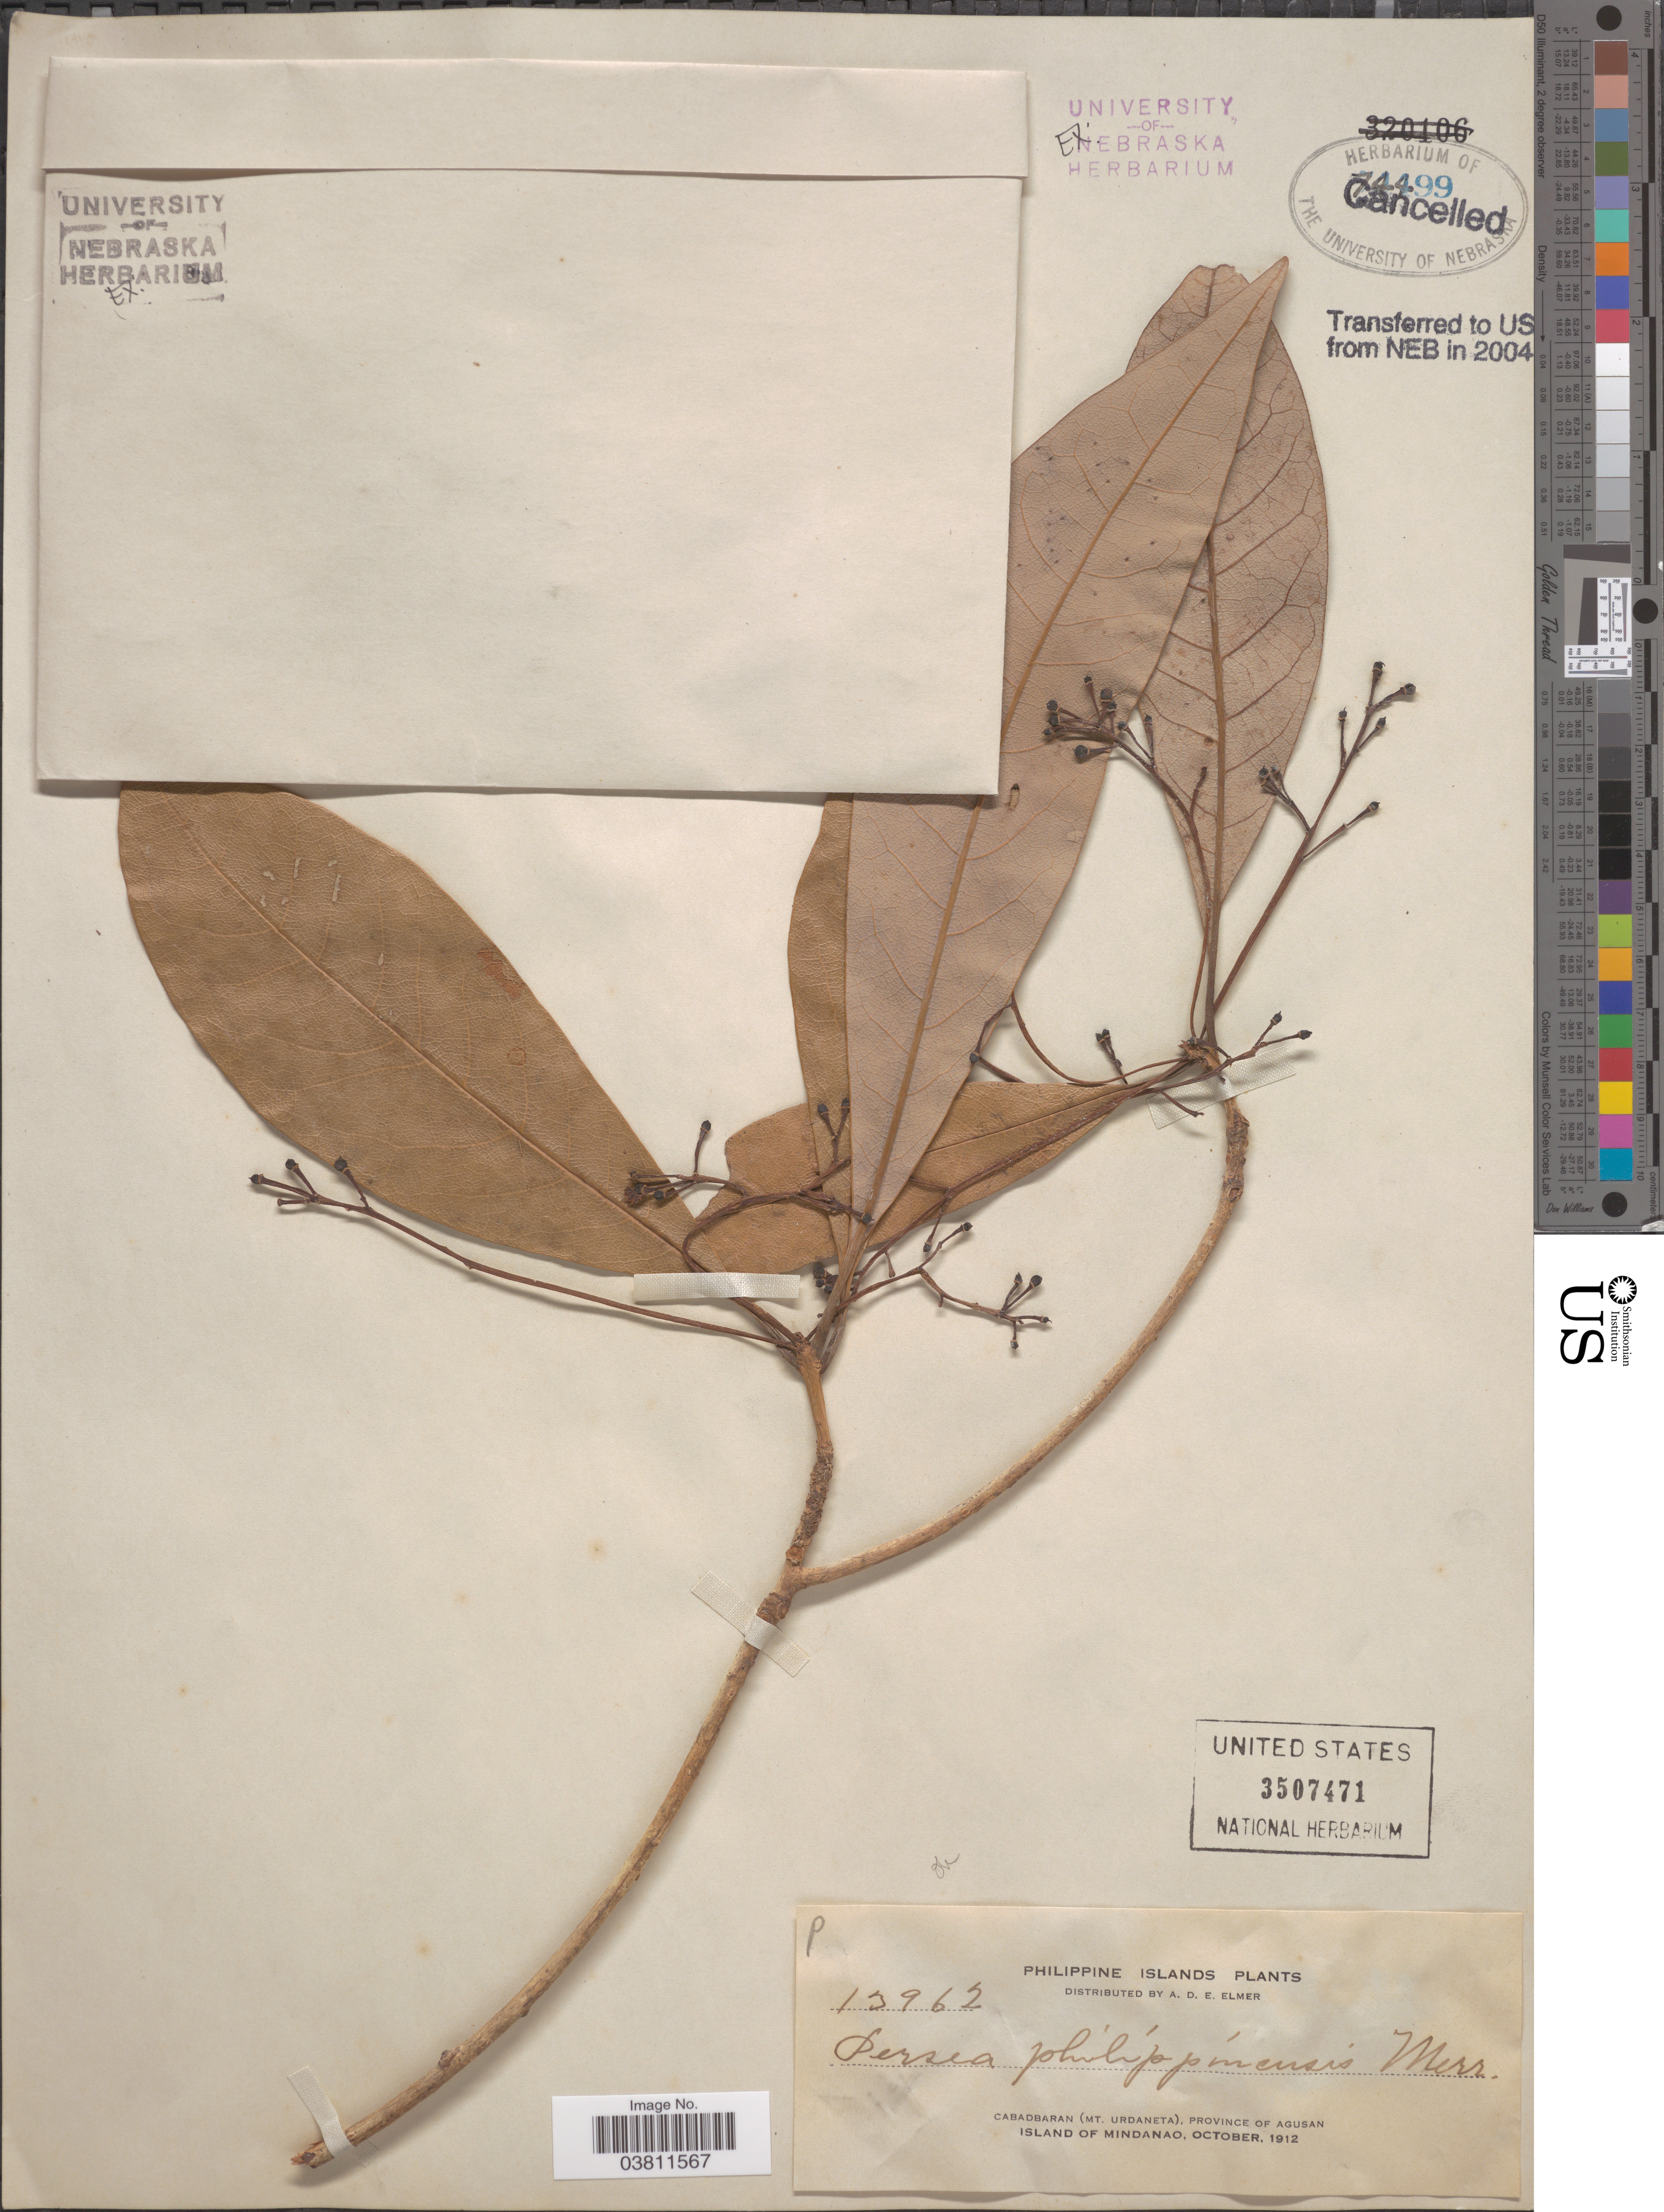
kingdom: Plantae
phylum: Tracheophyta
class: Magnoliopsida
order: Laurales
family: Lauraceae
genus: Persea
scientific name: Persea philippinensis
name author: (Merr.) Elmer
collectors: A. D. E. Elmer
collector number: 13962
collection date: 1912-10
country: Philippines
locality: Cabadbaran (Mt. Urdaneta), Province of Agusan. Island of Mindanao.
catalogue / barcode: US 3507471